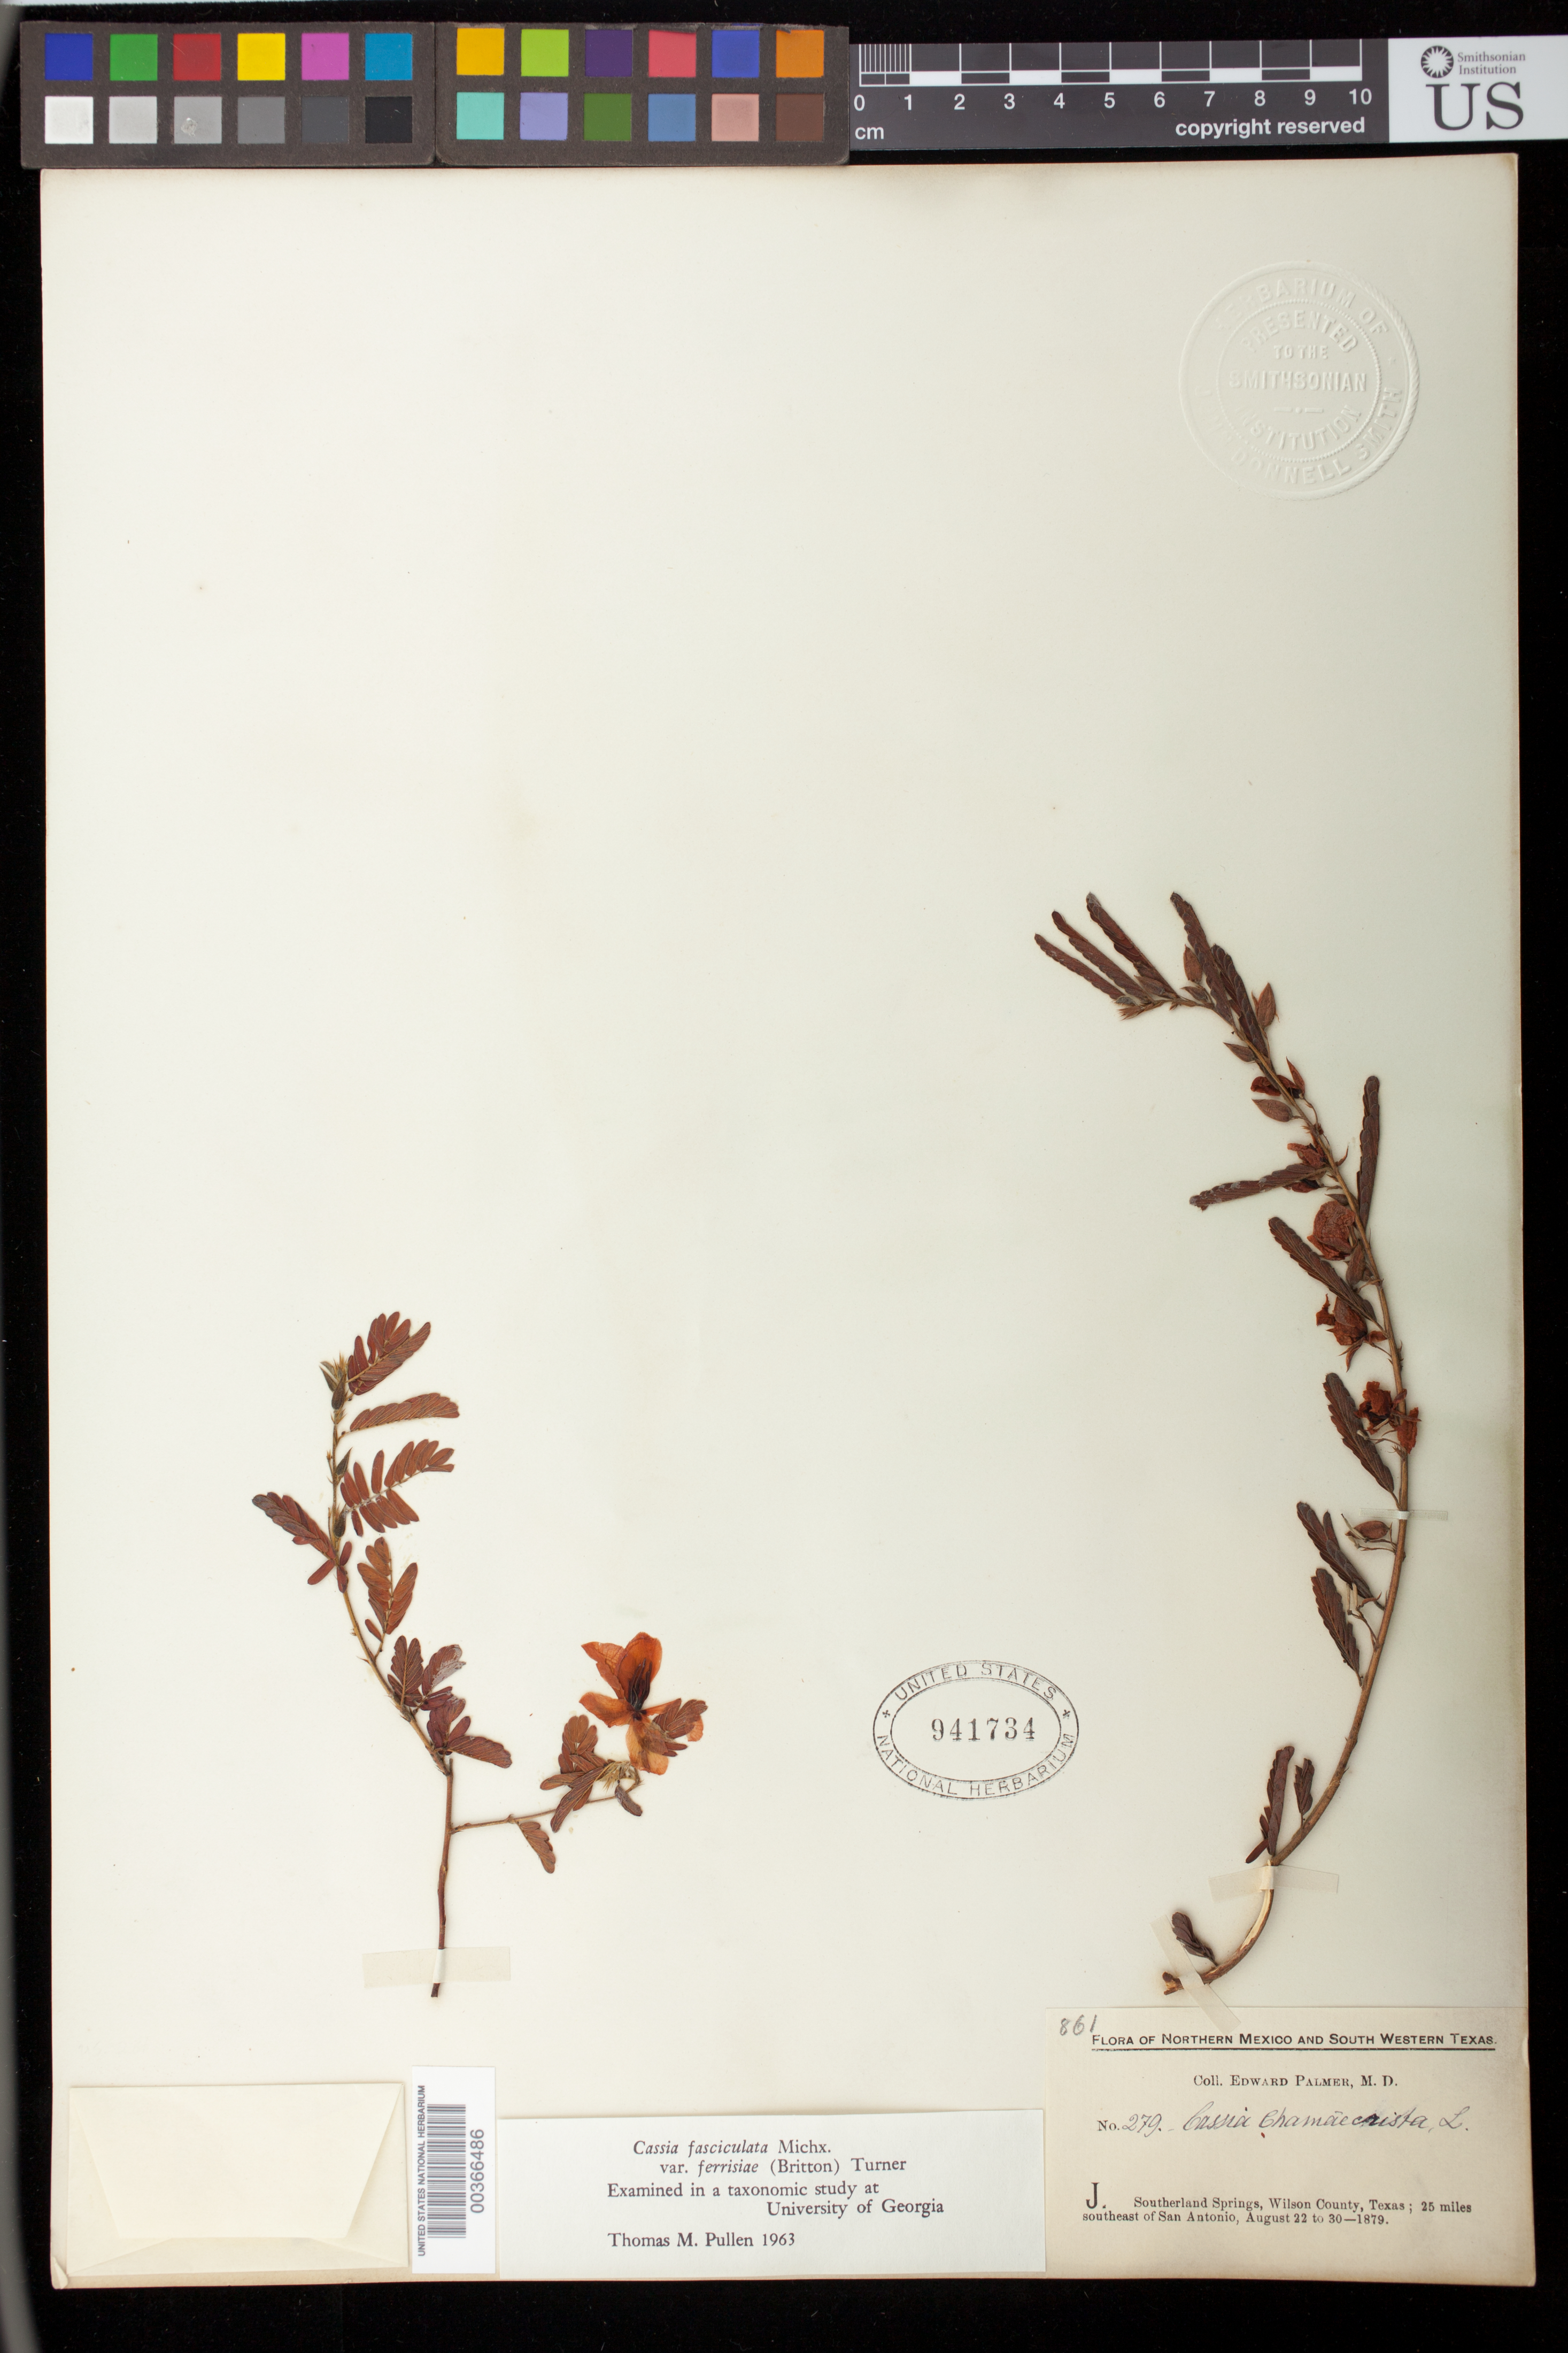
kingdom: Plantae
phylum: Tracheophyta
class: Magnoliopsida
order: Fabales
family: Fabaceae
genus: Chamaecrista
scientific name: Chamaecrista fasciculata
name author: (Michx.) Greene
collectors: E. Palmer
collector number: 279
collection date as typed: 22 Aug 1879 to 30 Aug 1879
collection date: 1879-08-22/1879-08-30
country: United States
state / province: Texas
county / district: Wilson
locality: Southerland springs; 25 mi se of san antonio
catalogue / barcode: US 941734